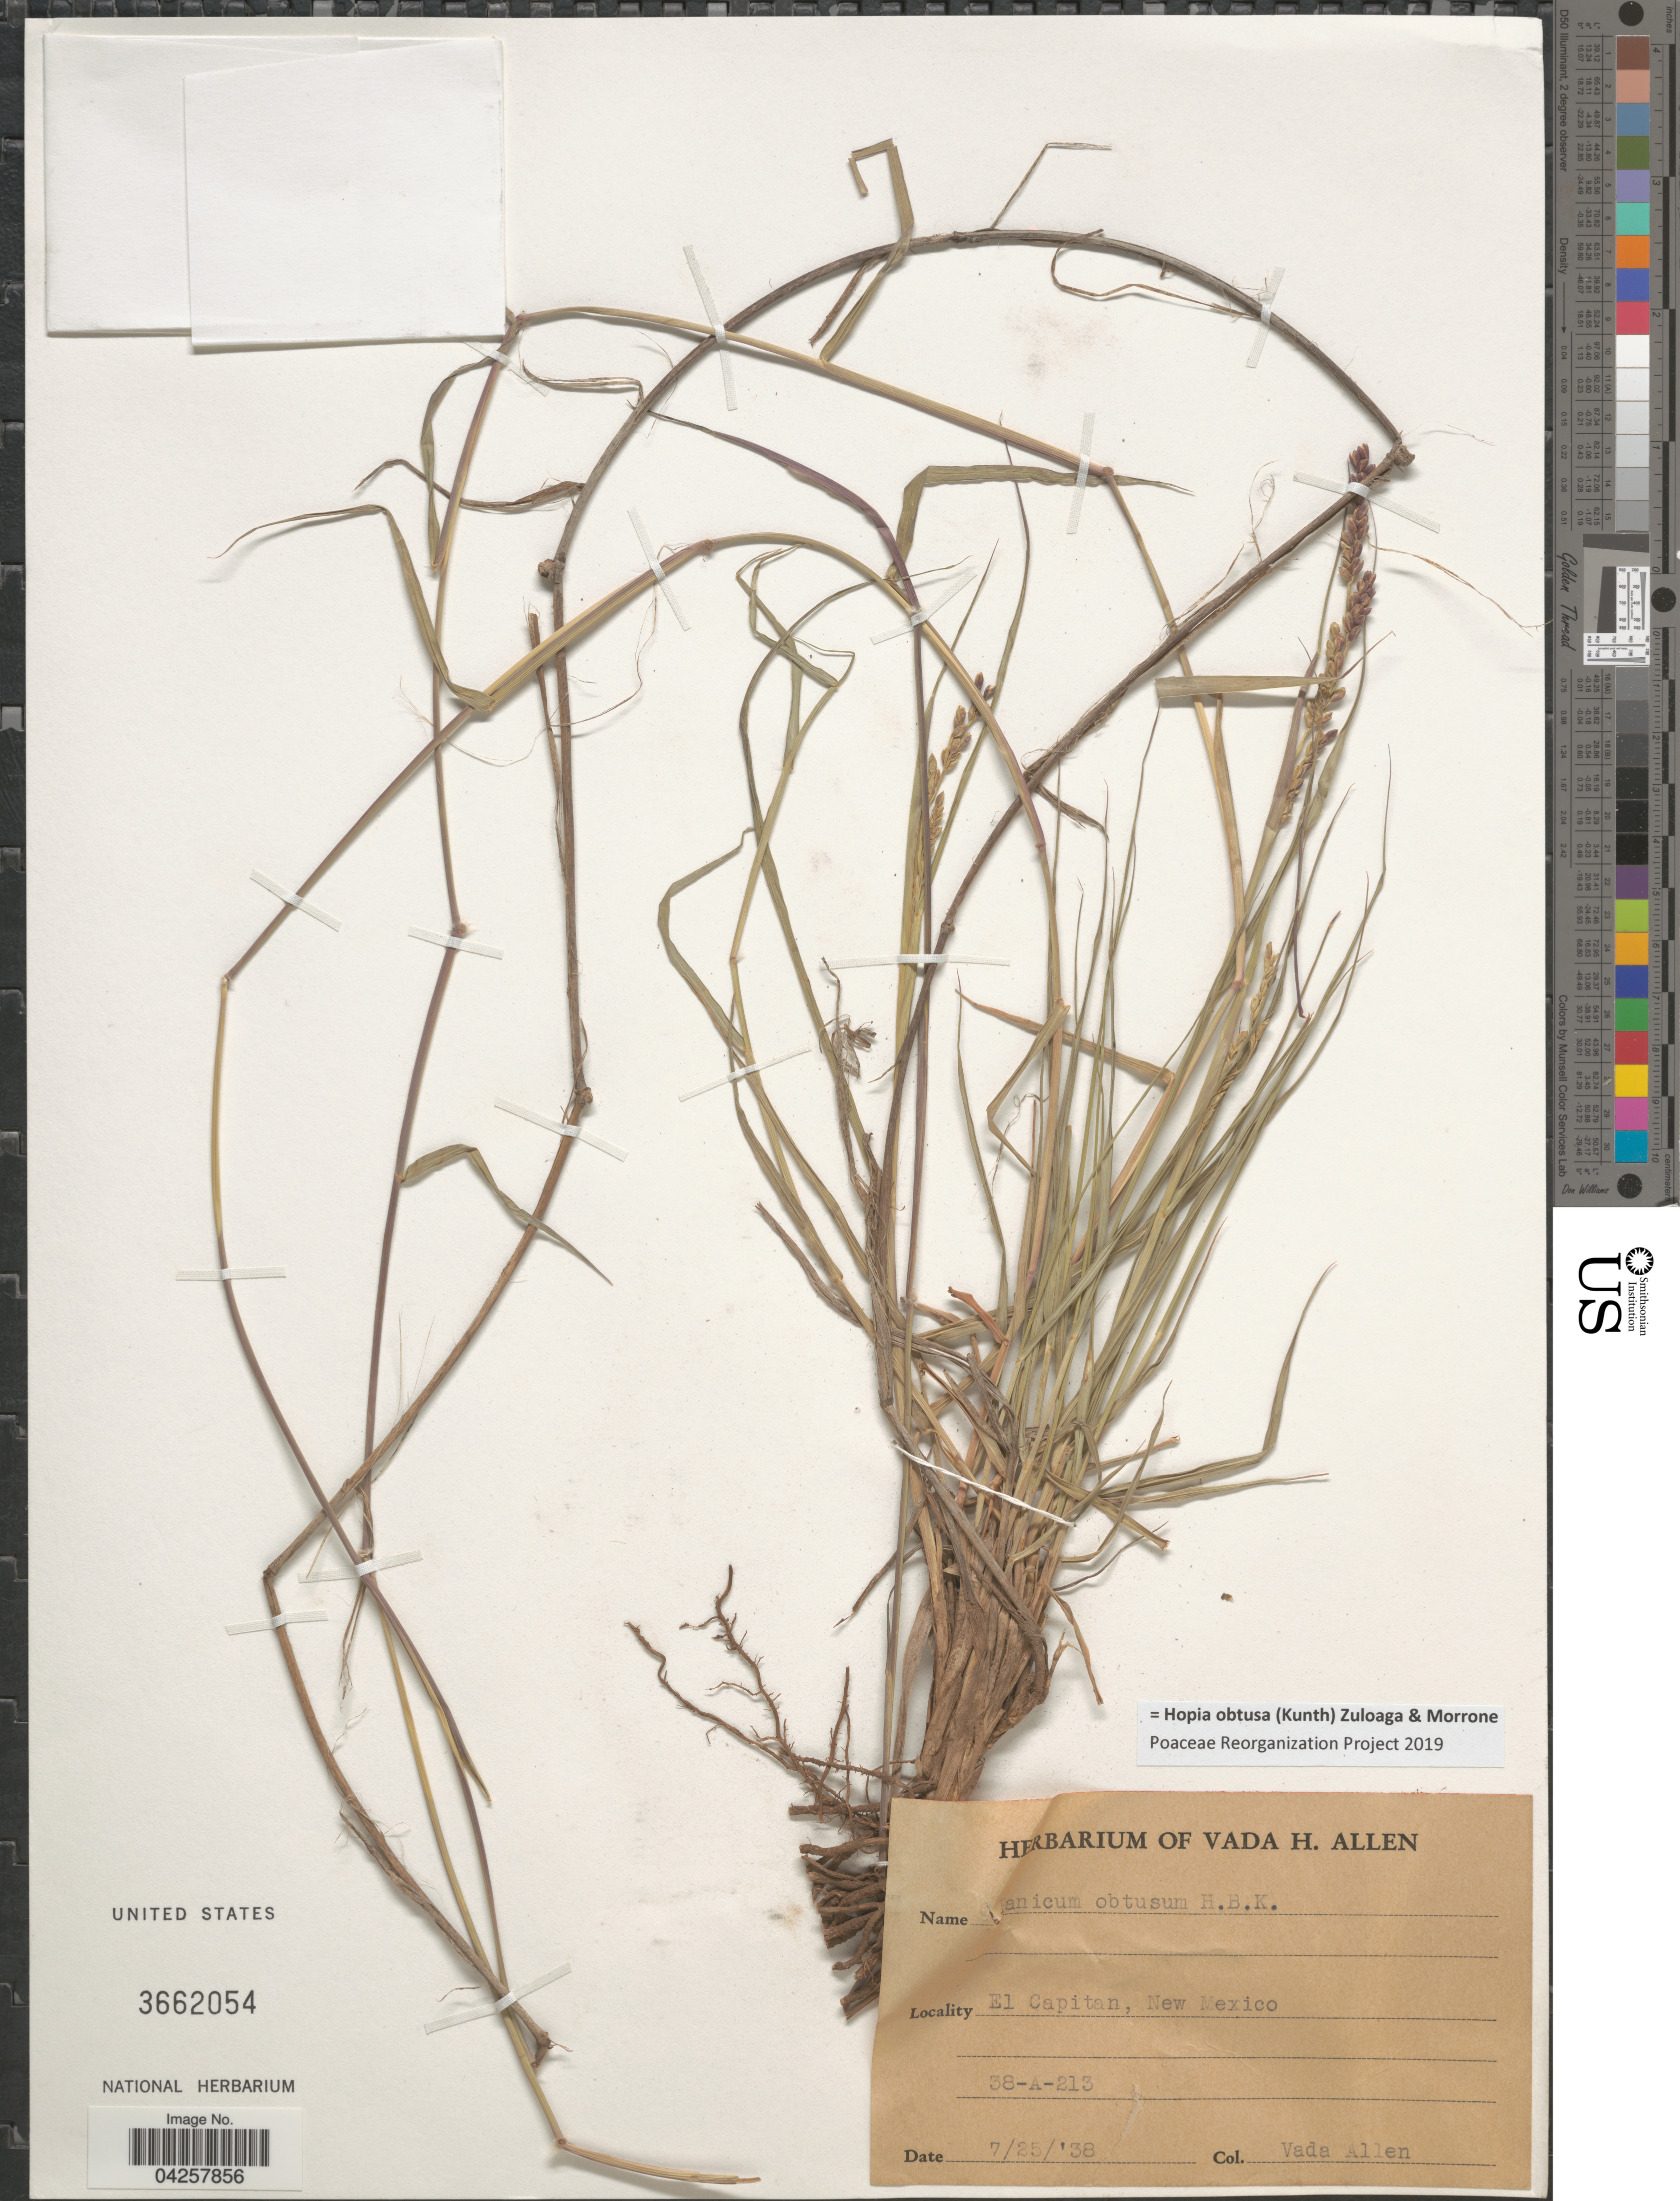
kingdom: Plantae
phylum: Tracheophyta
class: Liliopsida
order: Poales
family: Poaceae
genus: Hopia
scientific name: Hopia obtusa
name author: (Kunth) Zuloaga & Morrone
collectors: V. Allen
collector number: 38-A-213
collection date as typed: Transcribed d/m/y: 25/7/38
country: United States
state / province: New Mexico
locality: El Capitan.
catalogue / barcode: US 3662054